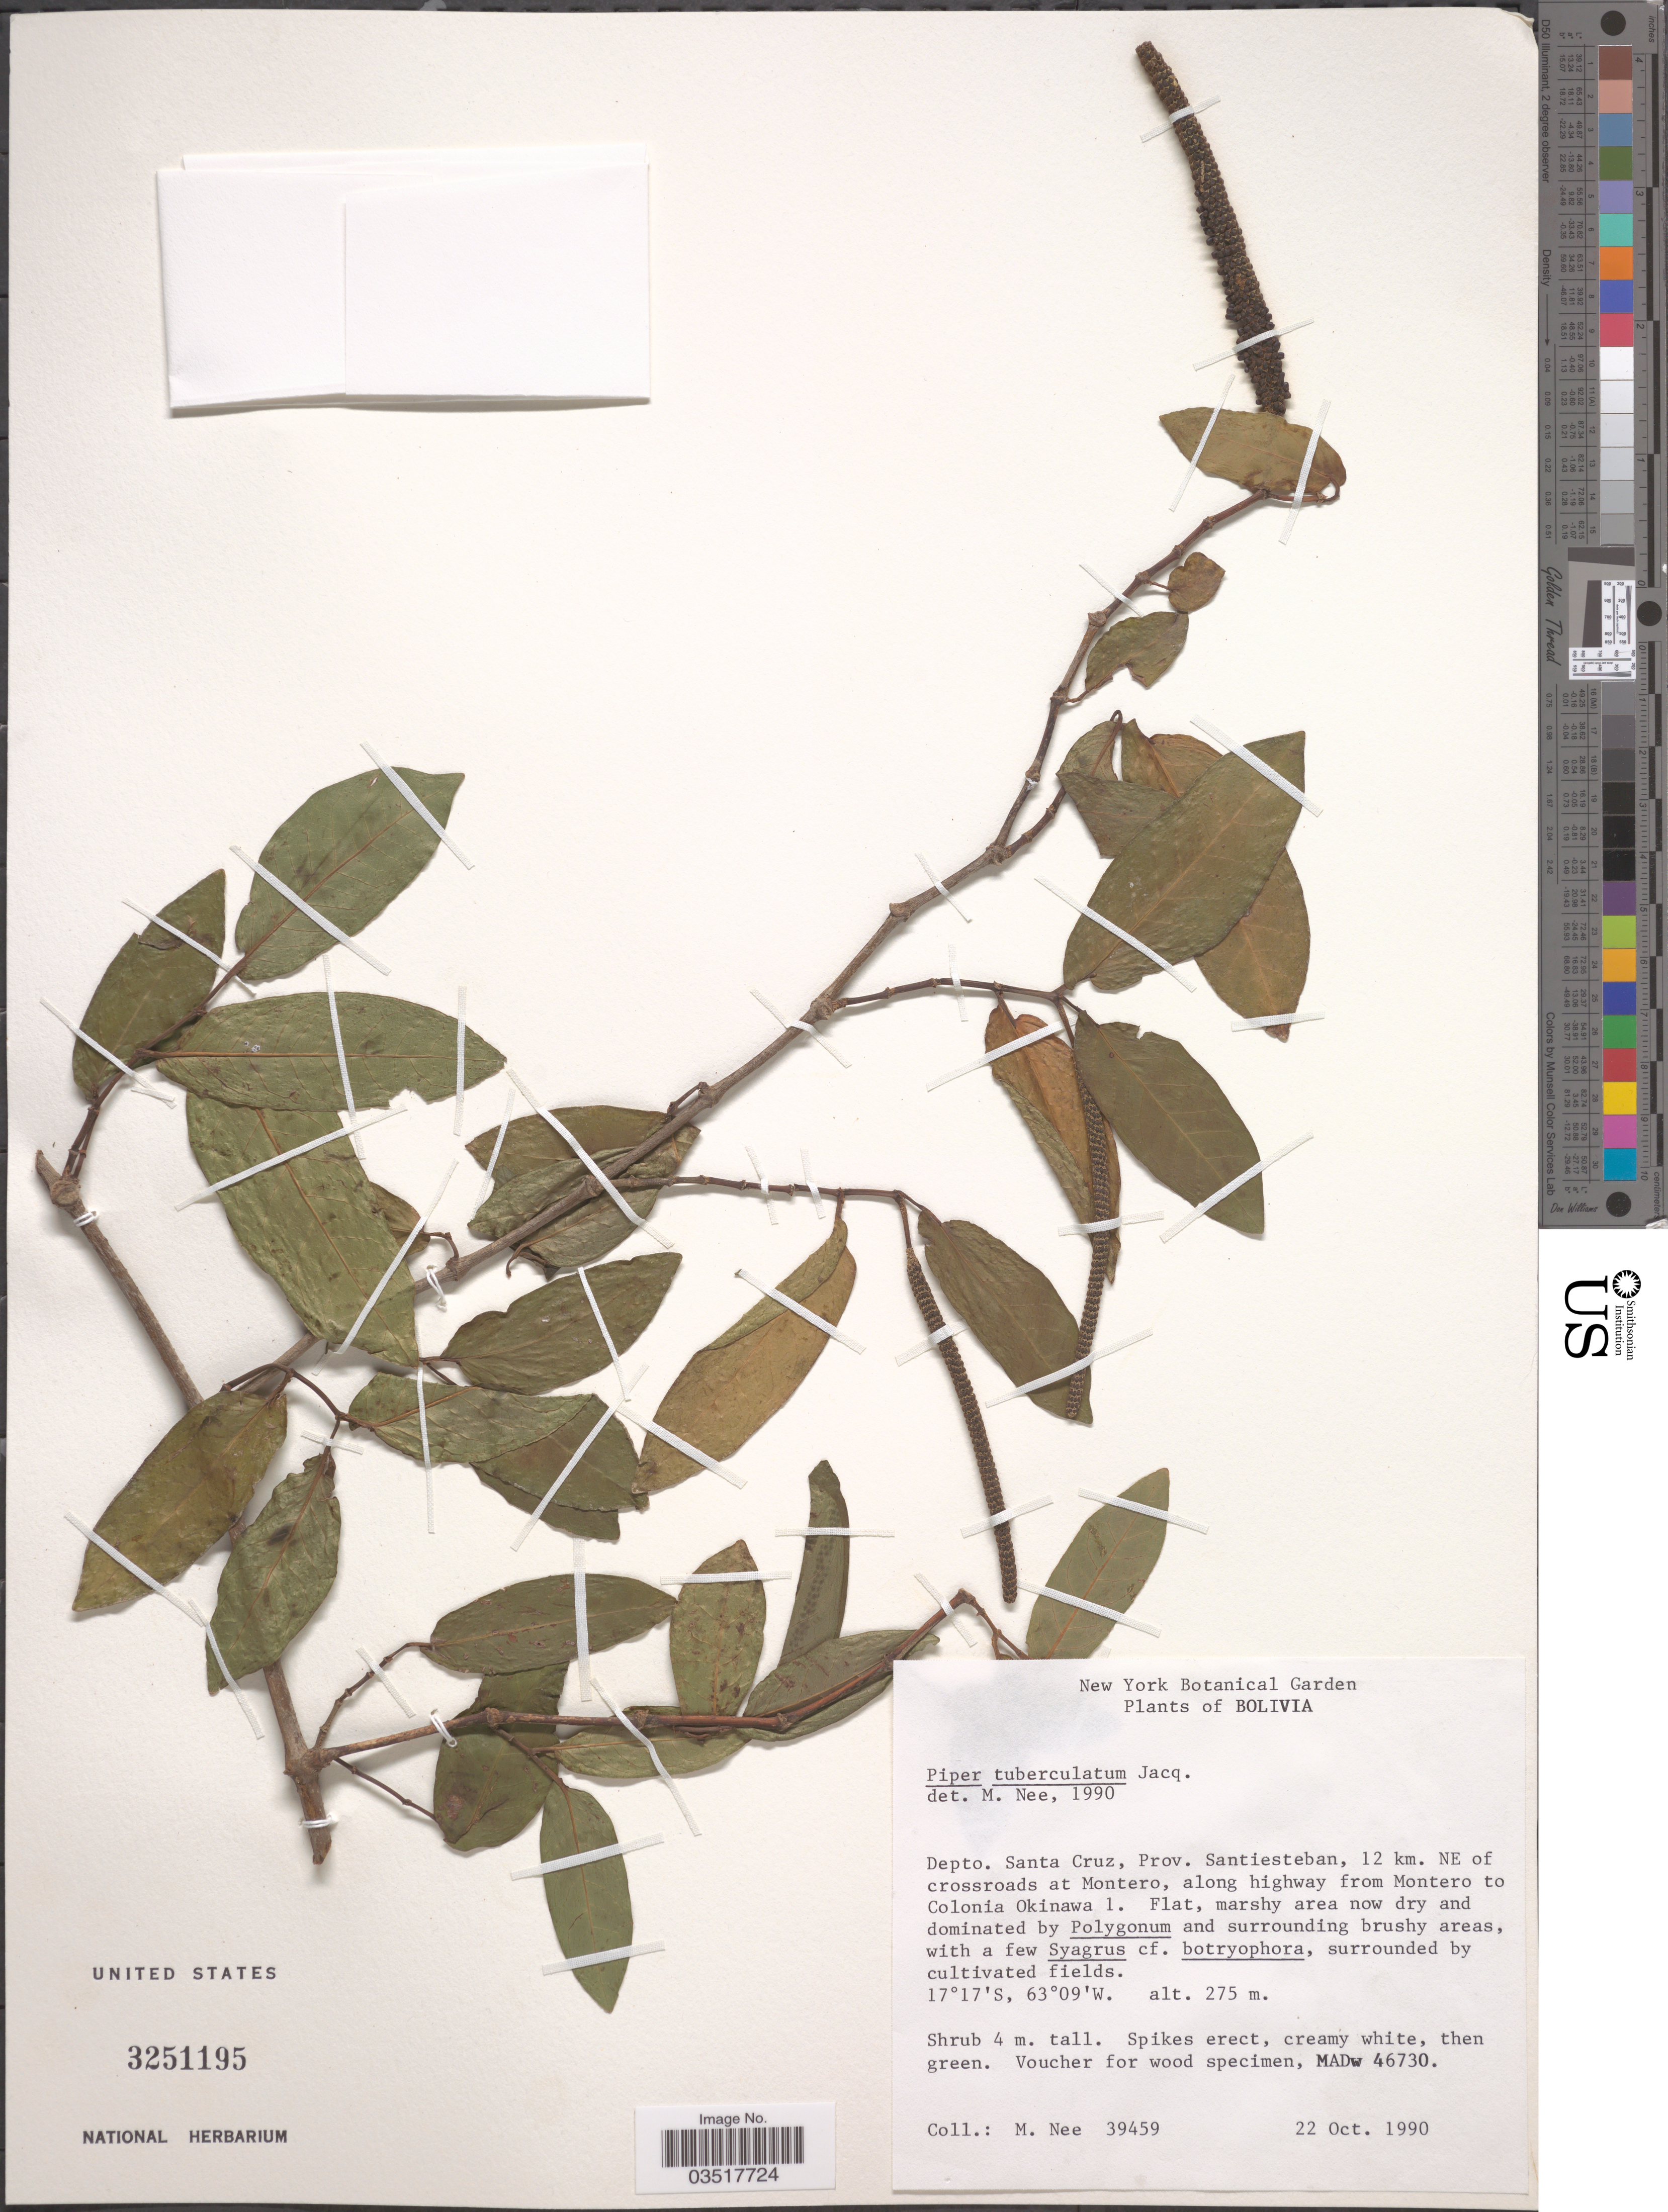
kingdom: Plantae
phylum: Tracheophyta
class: Magnoliopsida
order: Piperales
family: Piperaceae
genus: Piper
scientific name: Piper tuberculatum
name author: Jacq.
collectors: M. Nee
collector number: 39459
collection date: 1990-10-22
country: Bolivia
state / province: Santa Cruz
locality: Depto. Santa Cruz, Prov. Santiesteban, 12 km. NE of crossroads at Montero, along highway from Montero to Colonia Okinawa 1.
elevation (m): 275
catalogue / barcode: US 3251195